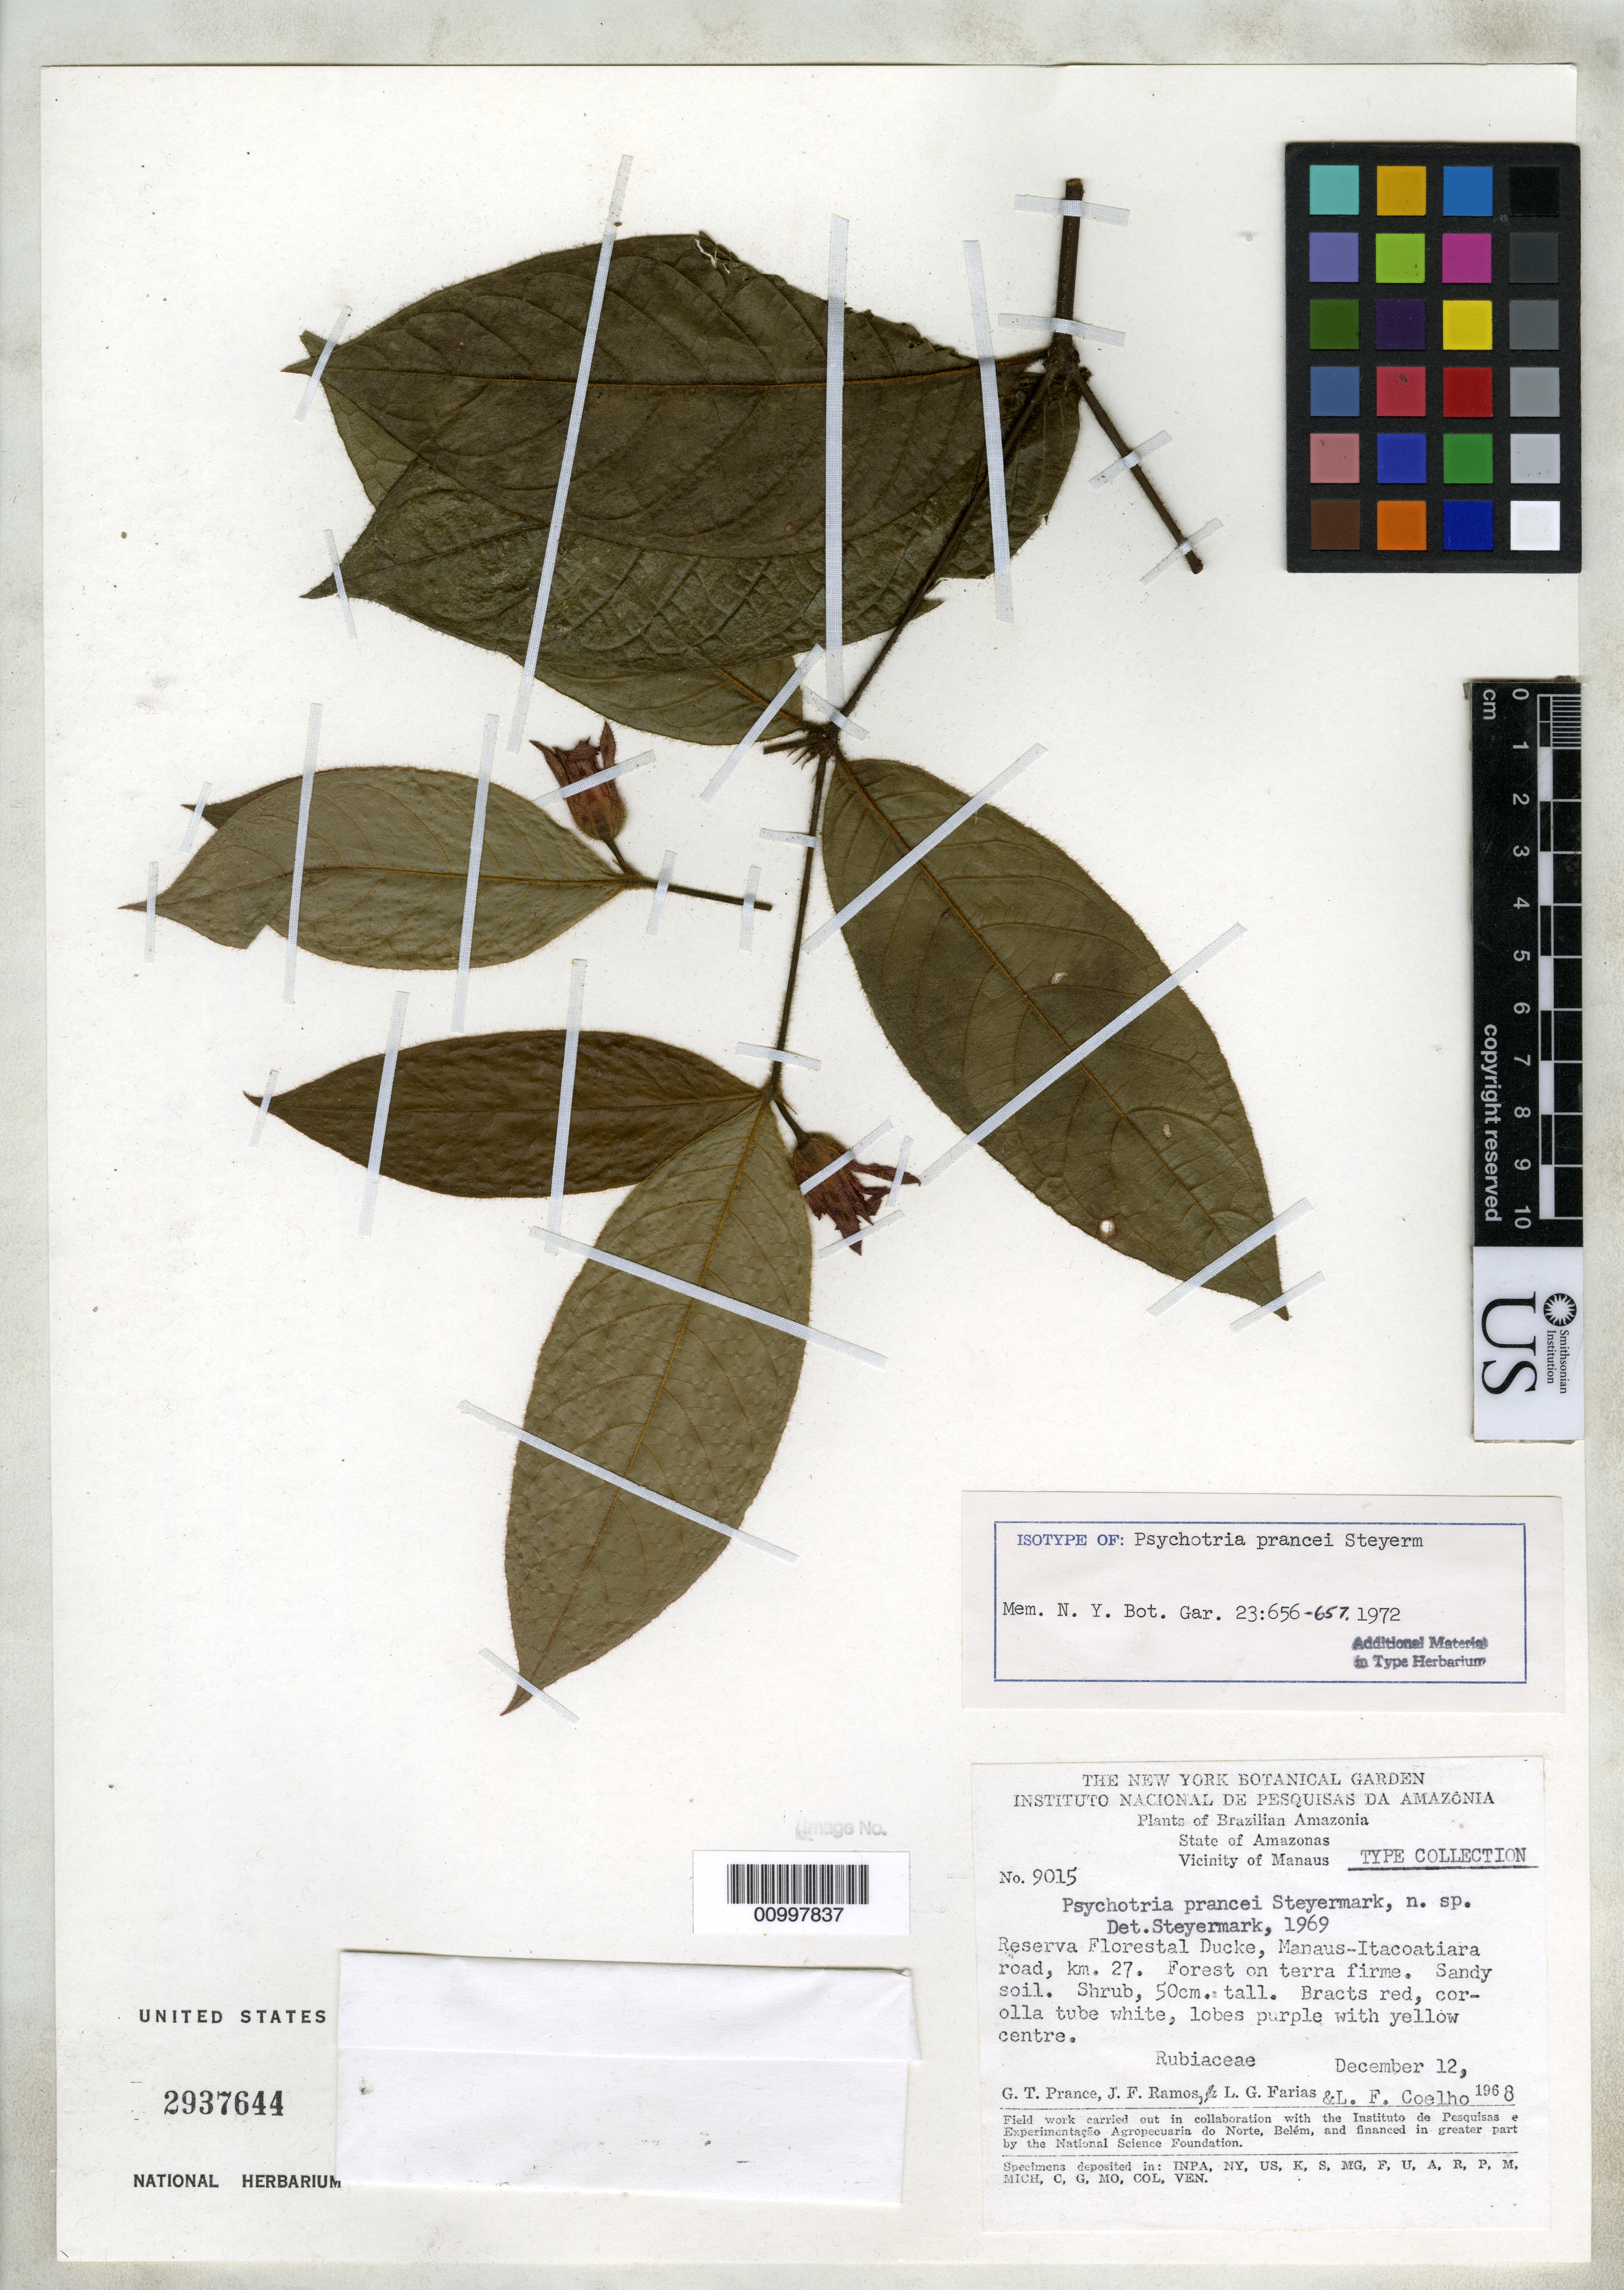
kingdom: Plantae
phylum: Tracheophyta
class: Magnoliopsida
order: Gentianales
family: Rubiaceae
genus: Psychotria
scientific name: Psychotria prancei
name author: Steyerm.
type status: Isotype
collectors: G. T. Prance, J. F. Ramos, L. G. Farias & L. F. Coelho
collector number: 9015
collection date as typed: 12 Dec 1968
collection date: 1968-12-12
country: Brazil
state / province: Amazonas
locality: Vicinity of Manaus, Reserva Florestal Ducke, Manaus-Itacoatiara road, 27 km.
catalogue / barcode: US 2937644